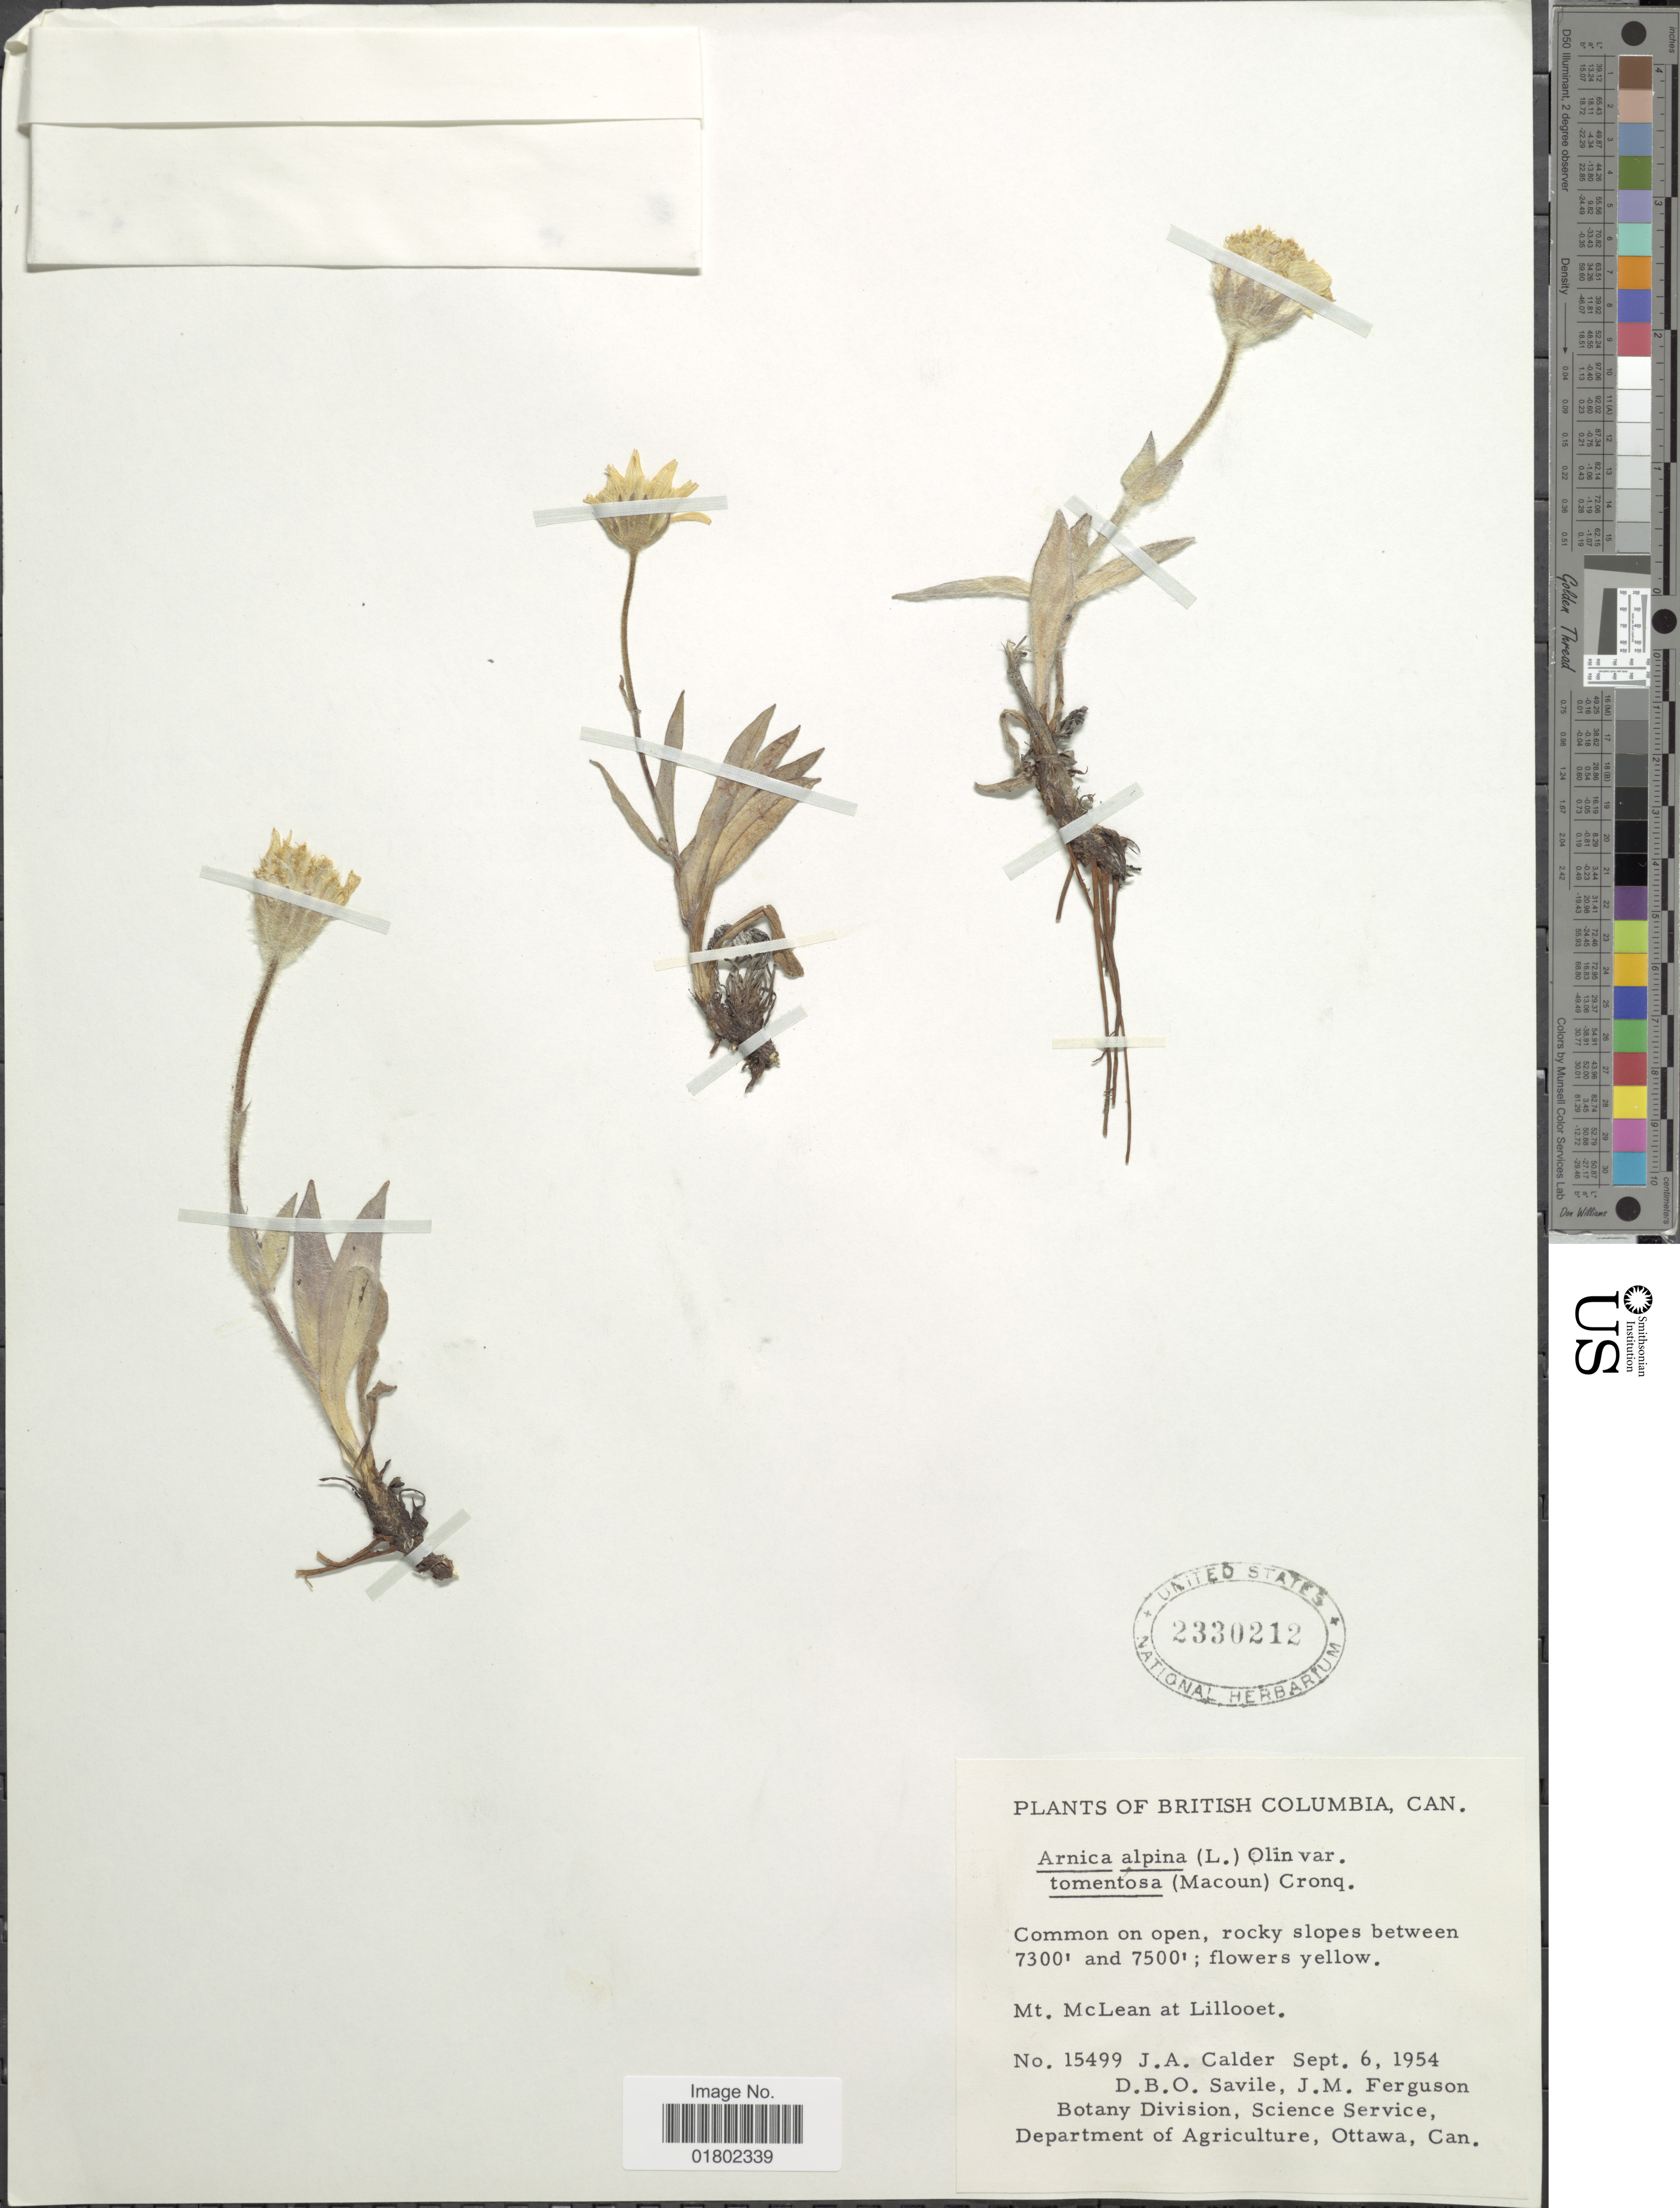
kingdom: Plantae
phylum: Tracheophyta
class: Magnoliopsida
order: Asterales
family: Asteraceae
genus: Arnica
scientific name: Arnica alpina subsp. tomentosa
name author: (Macoun) Maguire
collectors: E. Jaeger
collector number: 459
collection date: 1921-07-10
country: United States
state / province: California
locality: Dark Canon, San Jacento Mts.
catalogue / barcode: US 1117895